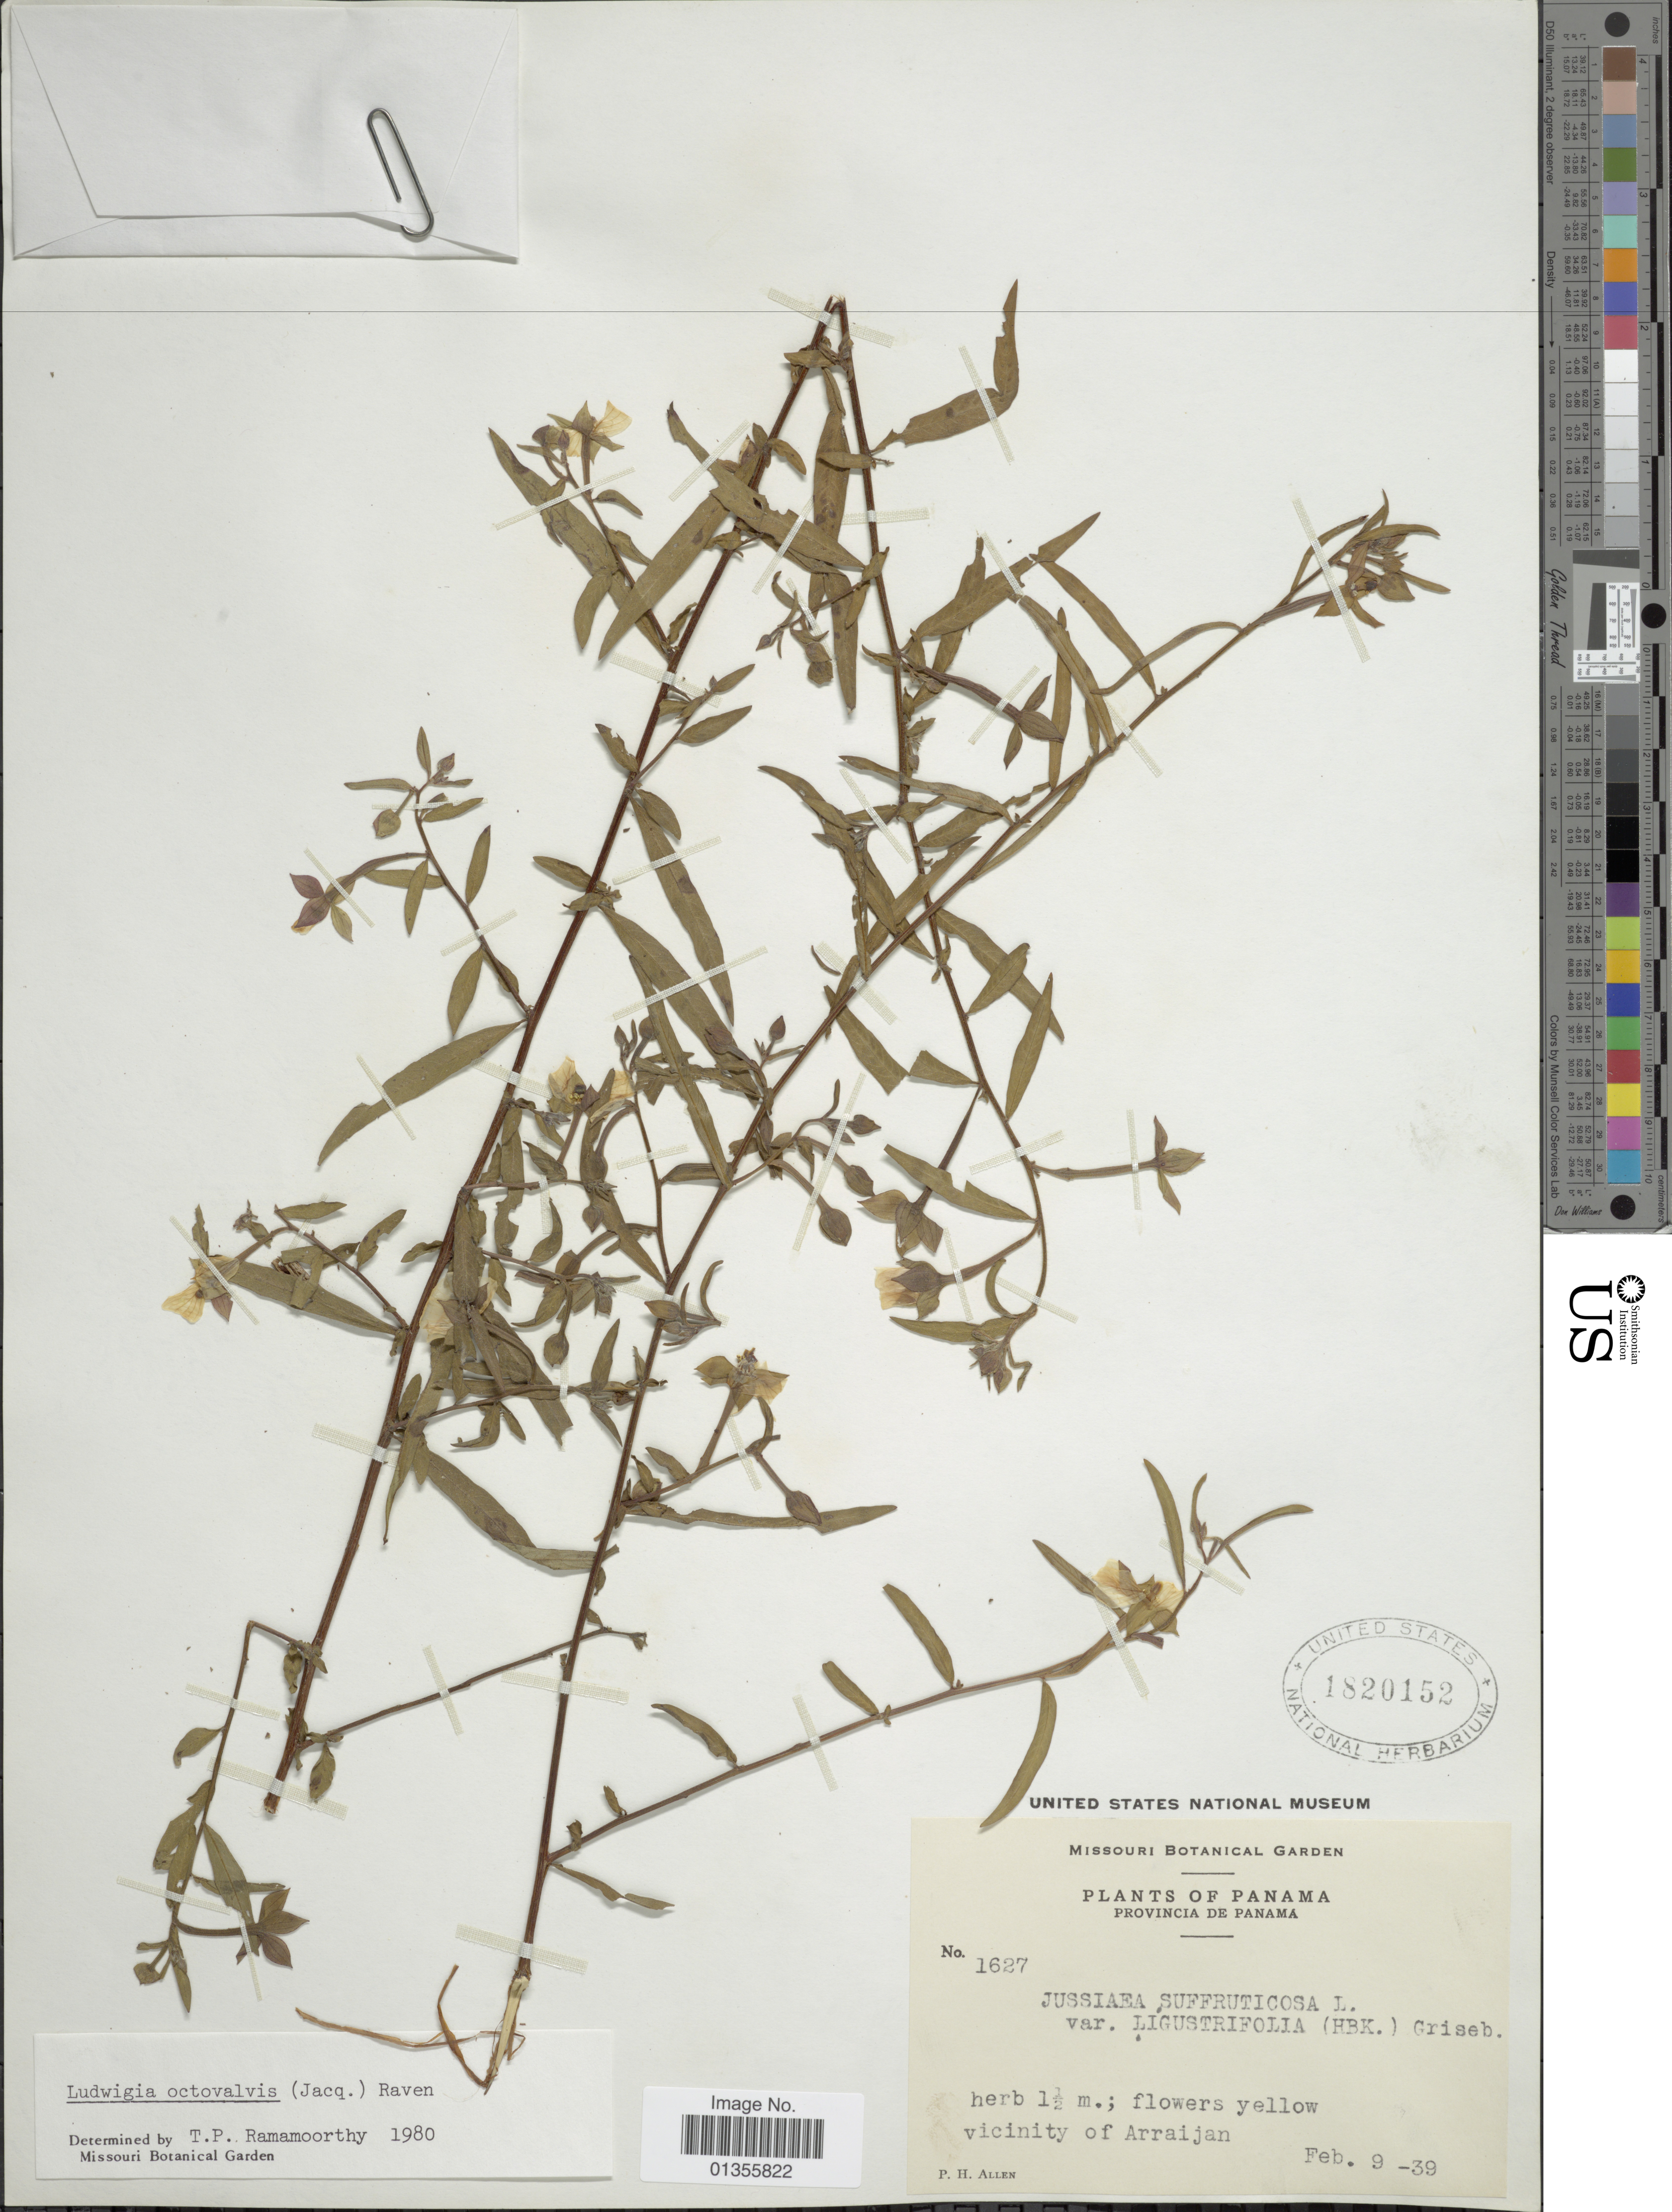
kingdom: Plantae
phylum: Tracheophyta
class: Magnoliopsida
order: Myrtales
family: Onagraceae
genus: Ludwigia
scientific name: Ludwigia octovalvis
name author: (Jacq.) P.H. Raven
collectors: P. H. Allen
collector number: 1627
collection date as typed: Transcribed d/m/y: 9/2/39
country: Panama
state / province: Panamá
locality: Provincia de Panamá. Vicinity of Arraijan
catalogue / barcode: US 1820152